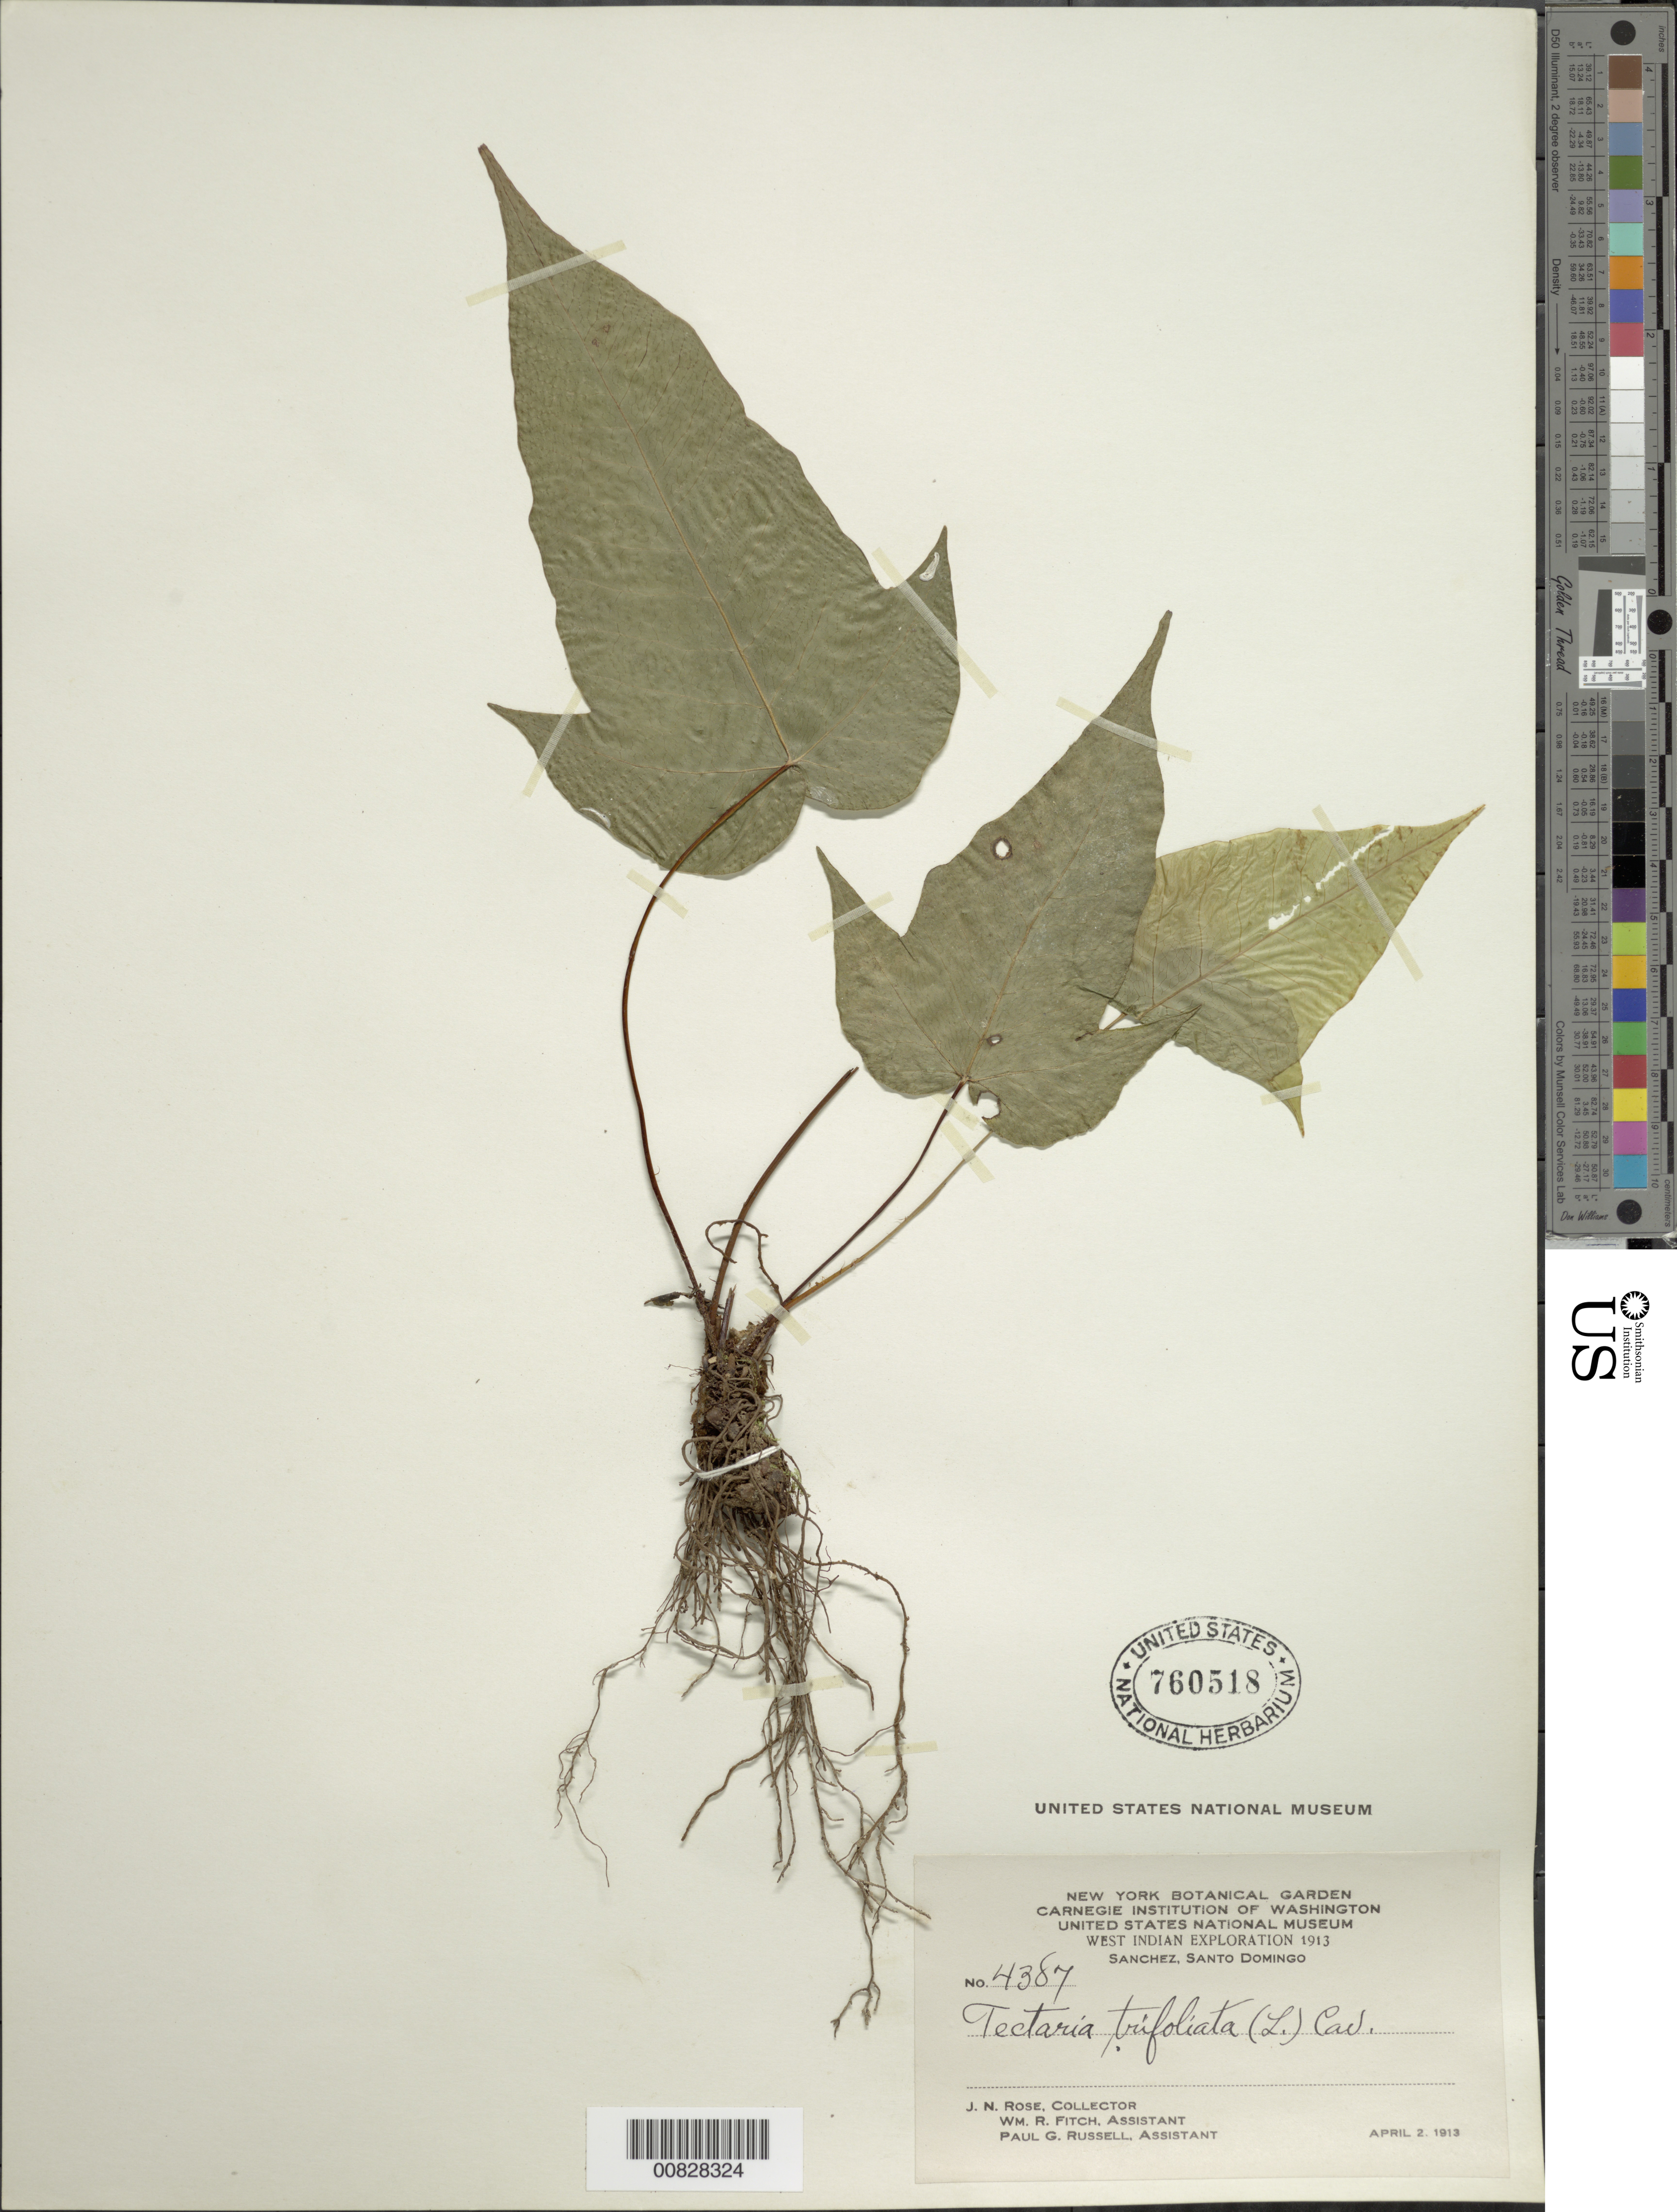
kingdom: Plantae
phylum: Tracheophyta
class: Polypodiopsida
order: Polypodiales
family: Tectariaceae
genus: Tectaria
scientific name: Tectaria trifoliata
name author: (L.) Cav.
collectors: J. N. Rose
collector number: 4387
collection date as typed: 02 Apr 1913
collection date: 1913-04-02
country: Dominican Republic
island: Hispaniola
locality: Sanchez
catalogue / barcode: US 760518